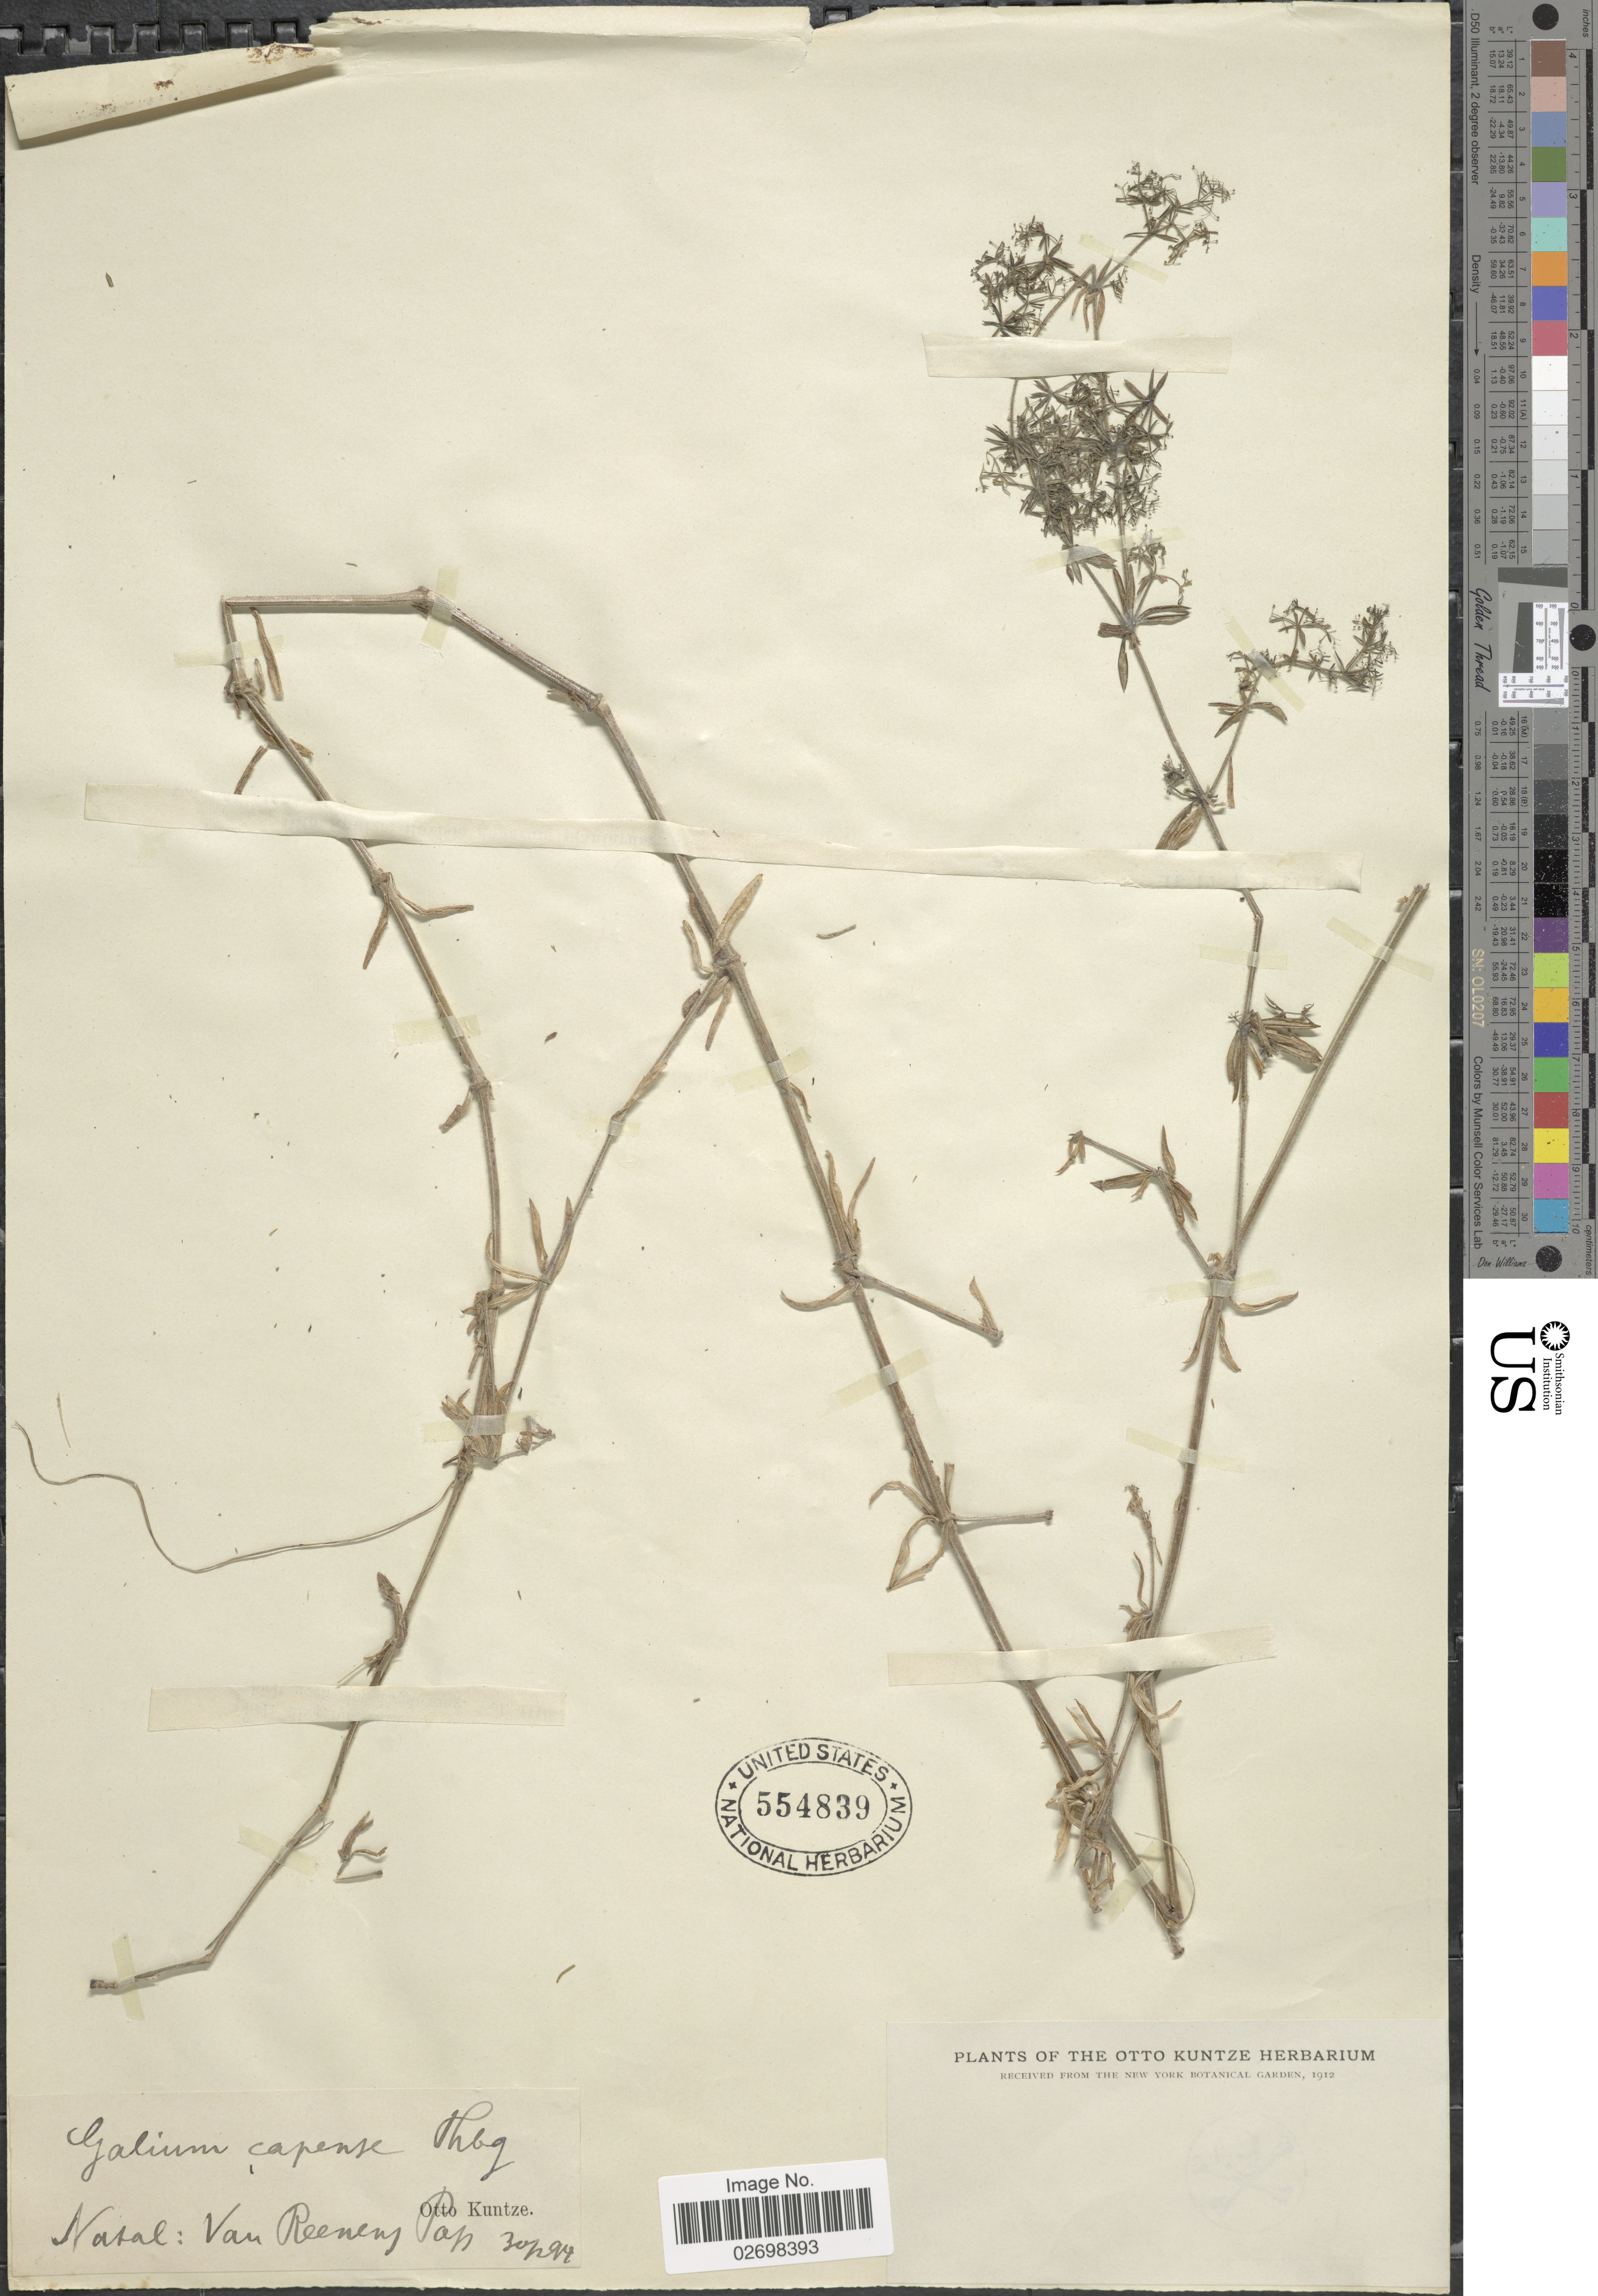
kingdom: Plantae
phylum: Tracheophyta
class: Magnoliopsida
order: Gentianales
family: Rubiaceae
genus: Galium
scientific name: Galium sp.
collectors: C.E.O. Kuntze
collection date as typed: Transcribed d/m/y: 30/2/1894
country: South Africa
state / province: KwaZulu-Natal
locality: Natal: Van Reenens Pass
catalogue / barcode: US 554839